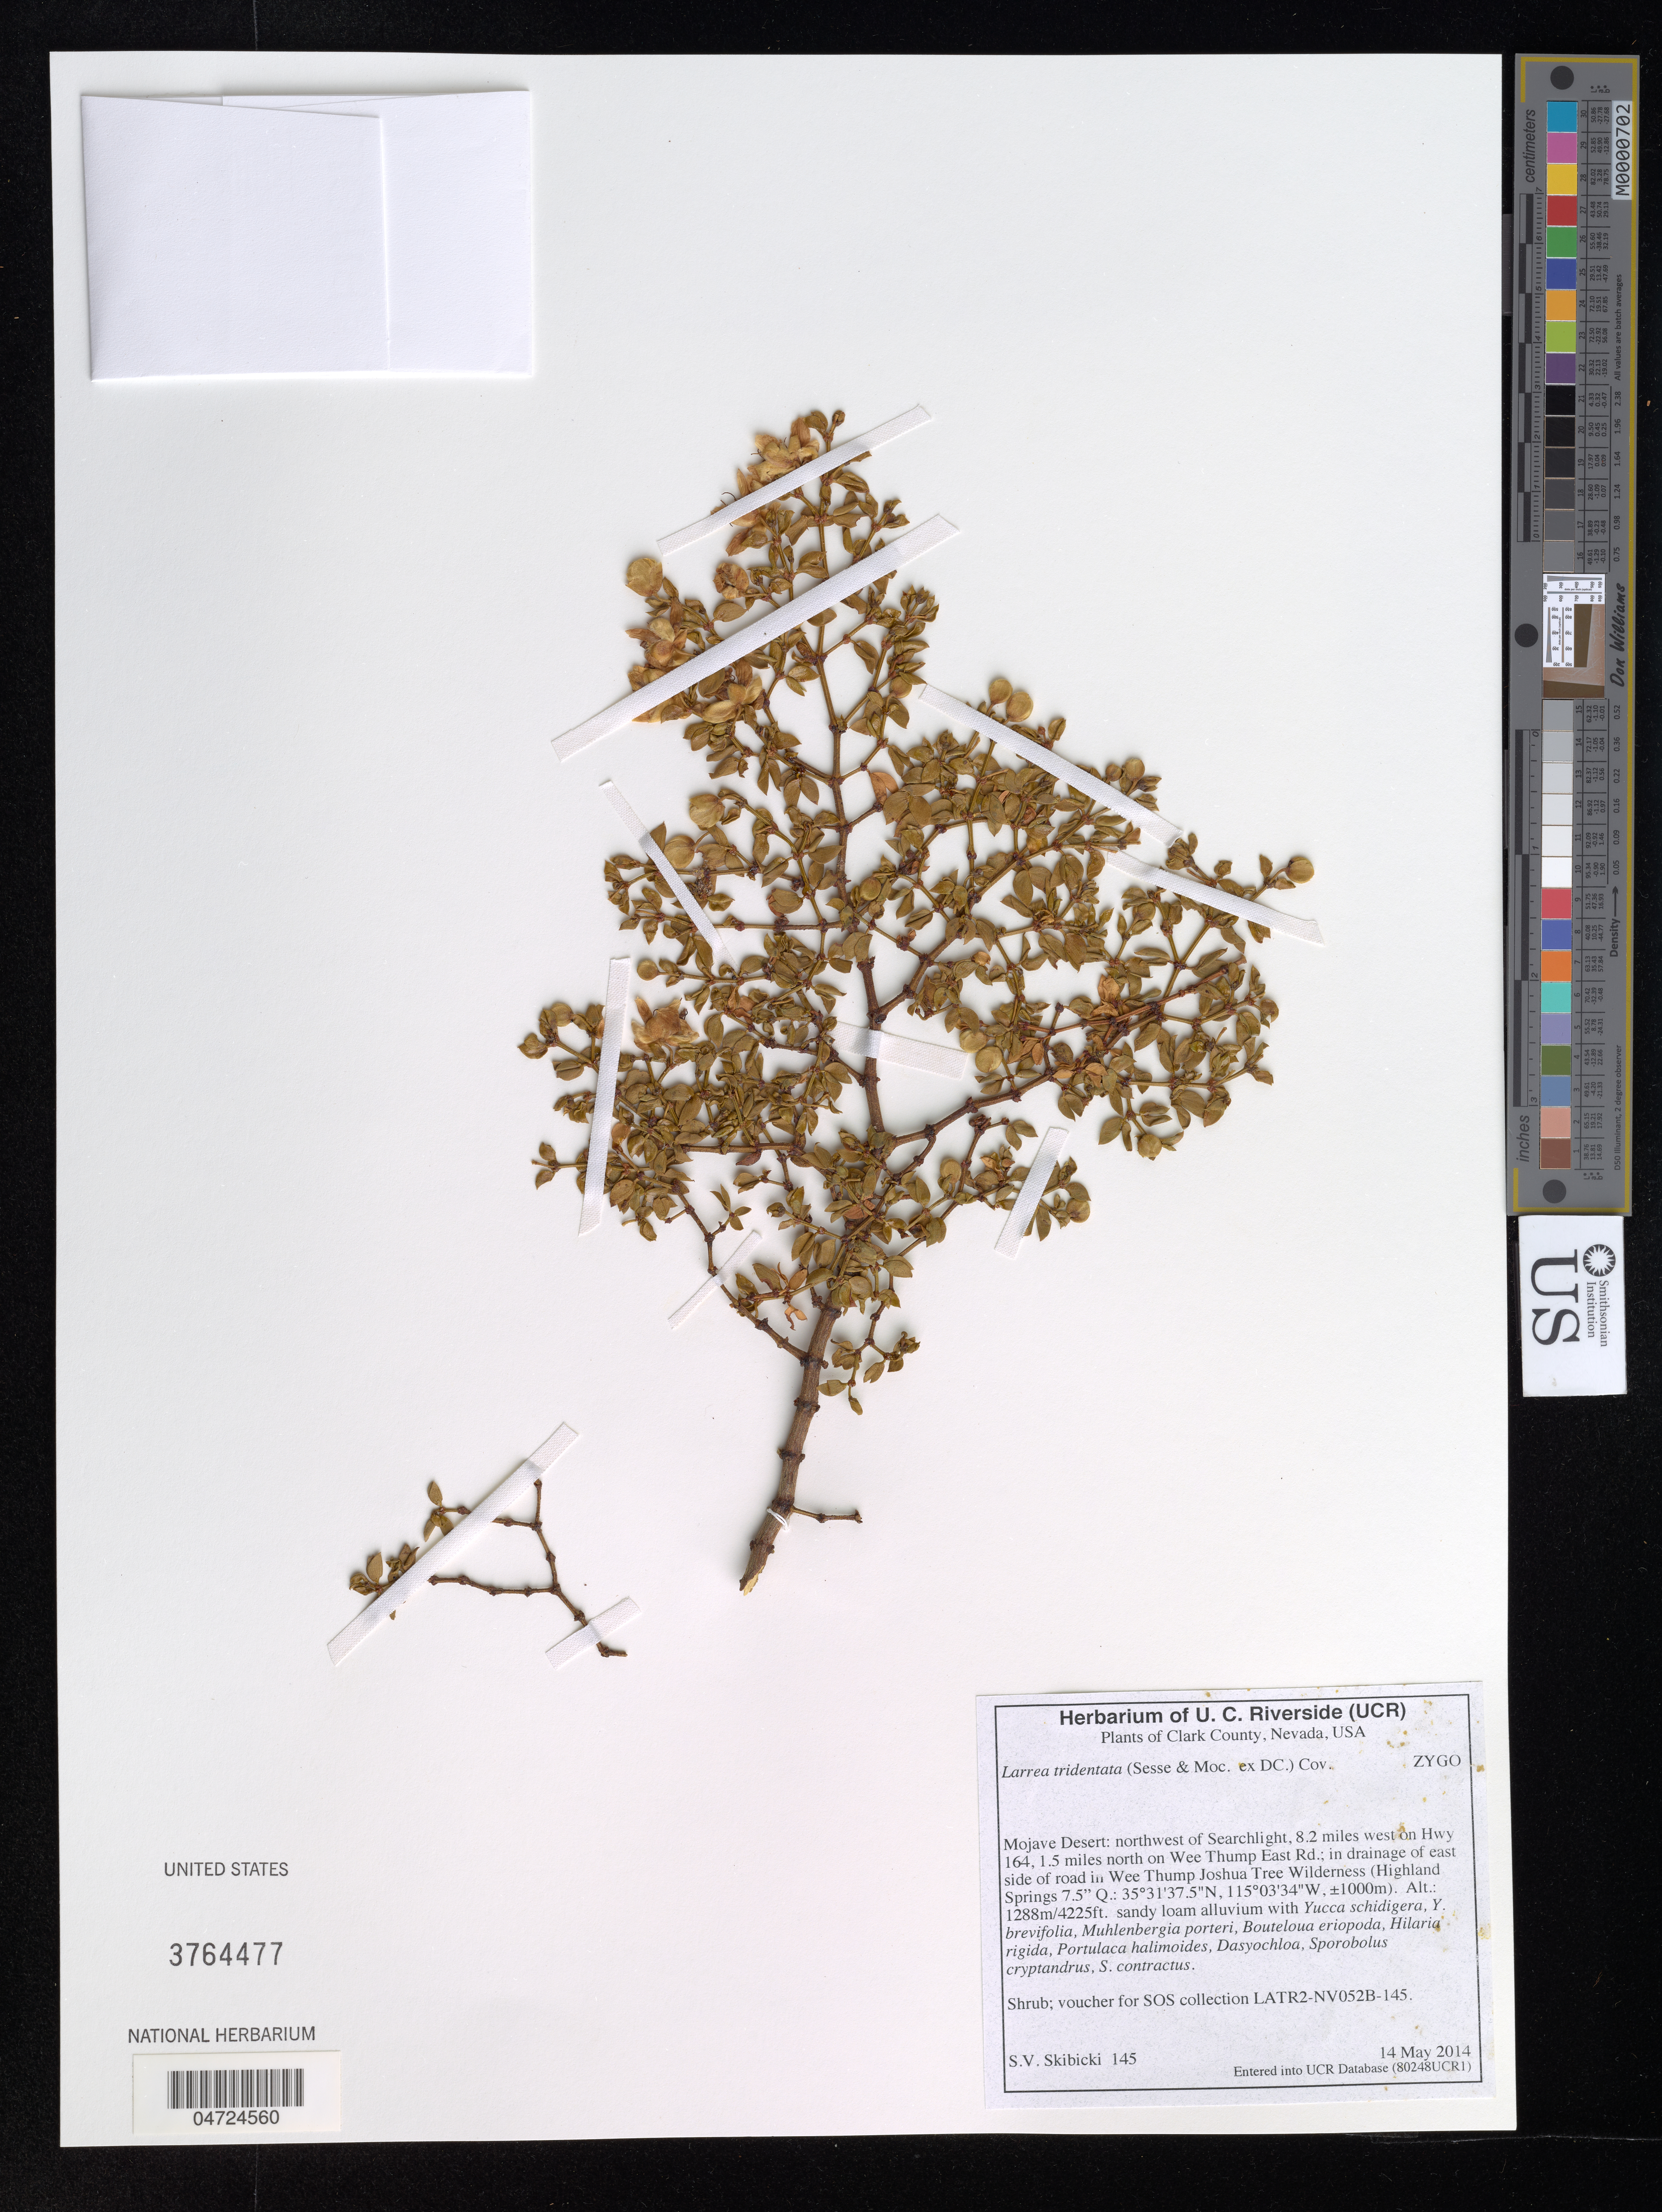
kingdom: Plantae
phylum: Tracheophyta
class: Magnoliopsida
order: Zygophyllales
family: Zygophyllaceae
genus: Larrea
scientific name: Larrea tridentata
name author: (Sessé & Moc. ex DC.) Coville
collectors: S. Skibicki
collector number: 145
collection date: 2014-05-14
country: United States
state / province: Nevada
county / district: Clark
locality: Clark County. Mojave Desert: northwest of Searchlight, 8.2 miles west on Hwy 164, 1.5 miles north on Wee Thump East Rd.; in drainage of east side of road in Wee Thump Joshua Tree Wilderness (Highland Springs 7.5" Q.).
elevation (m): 1288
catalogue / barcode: US 3764477